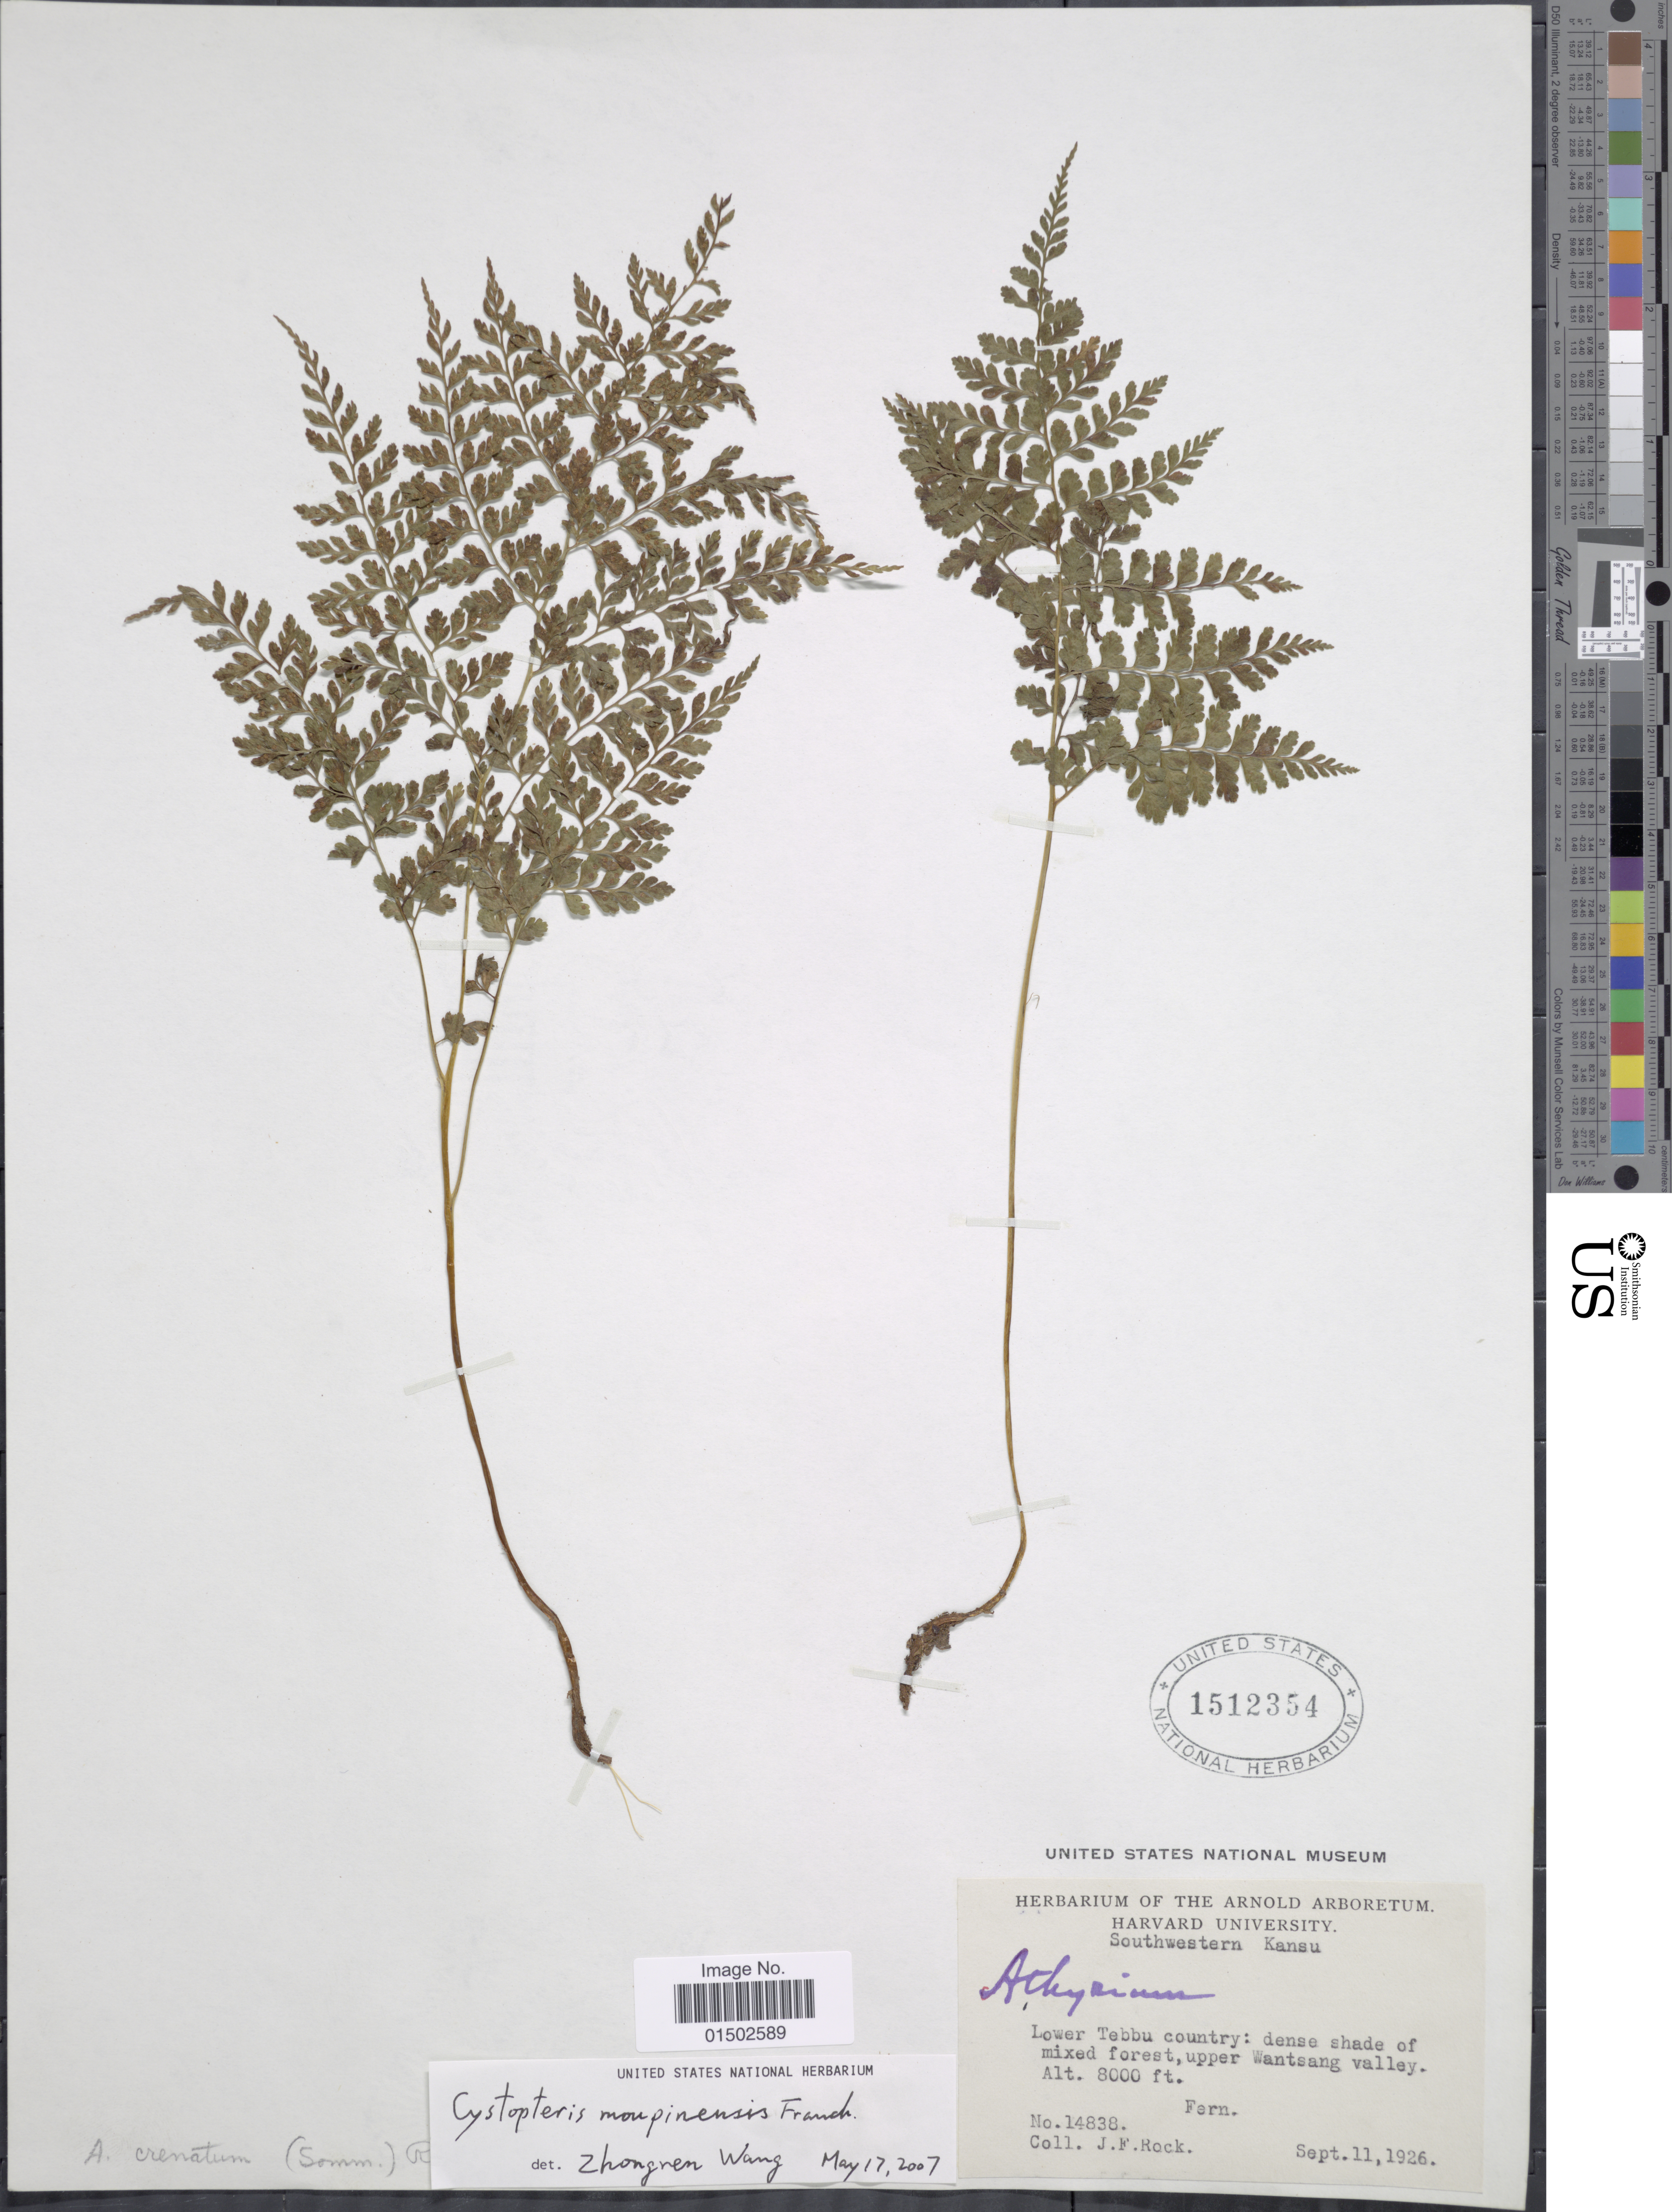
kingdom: Plantae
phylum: Tracheophyta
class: Polypodiopsida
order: Polypodiales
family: Cystopteridaceae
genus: Cystopteris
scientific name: Cystopteris sp.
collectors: J. Rock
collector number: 14838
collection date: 1926-09-11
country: China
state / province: Gansu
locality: Southwestern Kansu, Lower Tebbu country; dense shade of mixed forest, upper Wantsang valley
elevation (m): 2438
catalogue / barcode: US 1512354